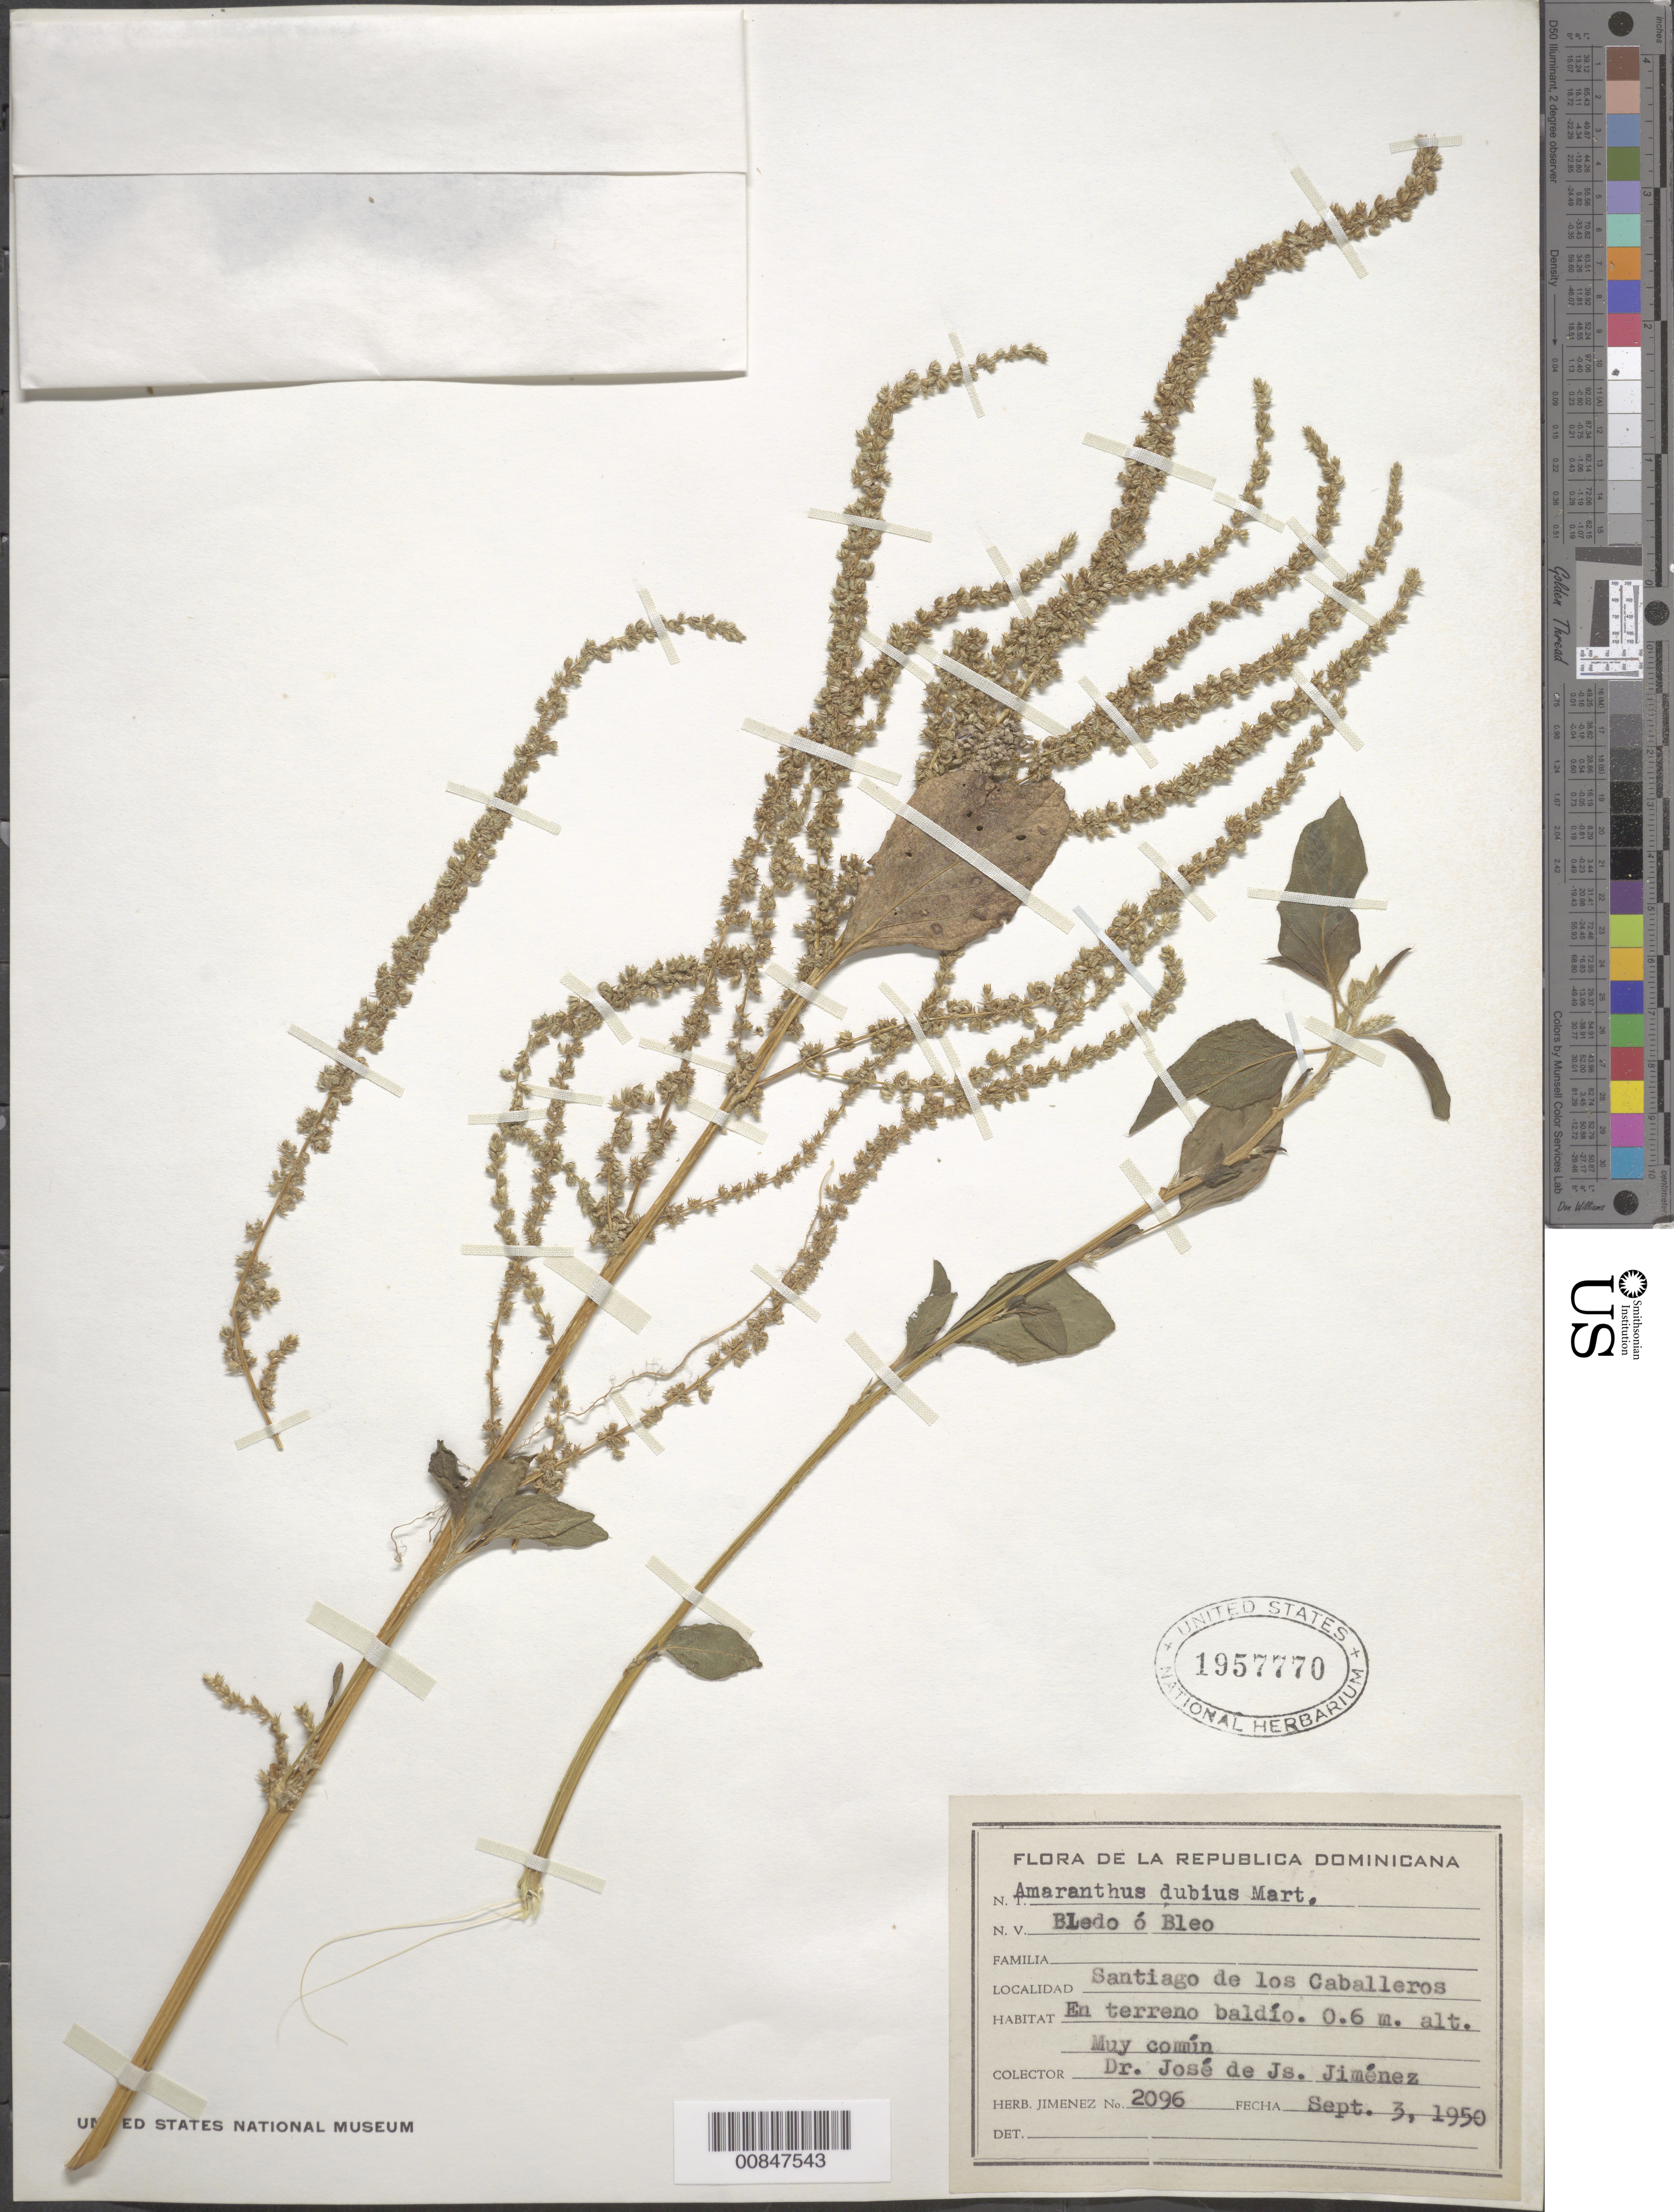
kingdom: Plantae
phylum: Tracheophyta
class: Magnoliopsida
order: Caryophyllales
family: Amaranthaceae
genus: Amaranthus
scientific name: Amaranthus dubius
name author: Mart. ex Thell.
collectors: J. J. Jiménez Almonte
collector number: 2096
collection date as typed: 03 Sep 1950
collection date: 1950-09-03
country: Dominican Republic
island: Hispaniola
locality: Santiago de los Caballeros.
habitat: En terreno baldío.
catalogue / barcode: US 1957770